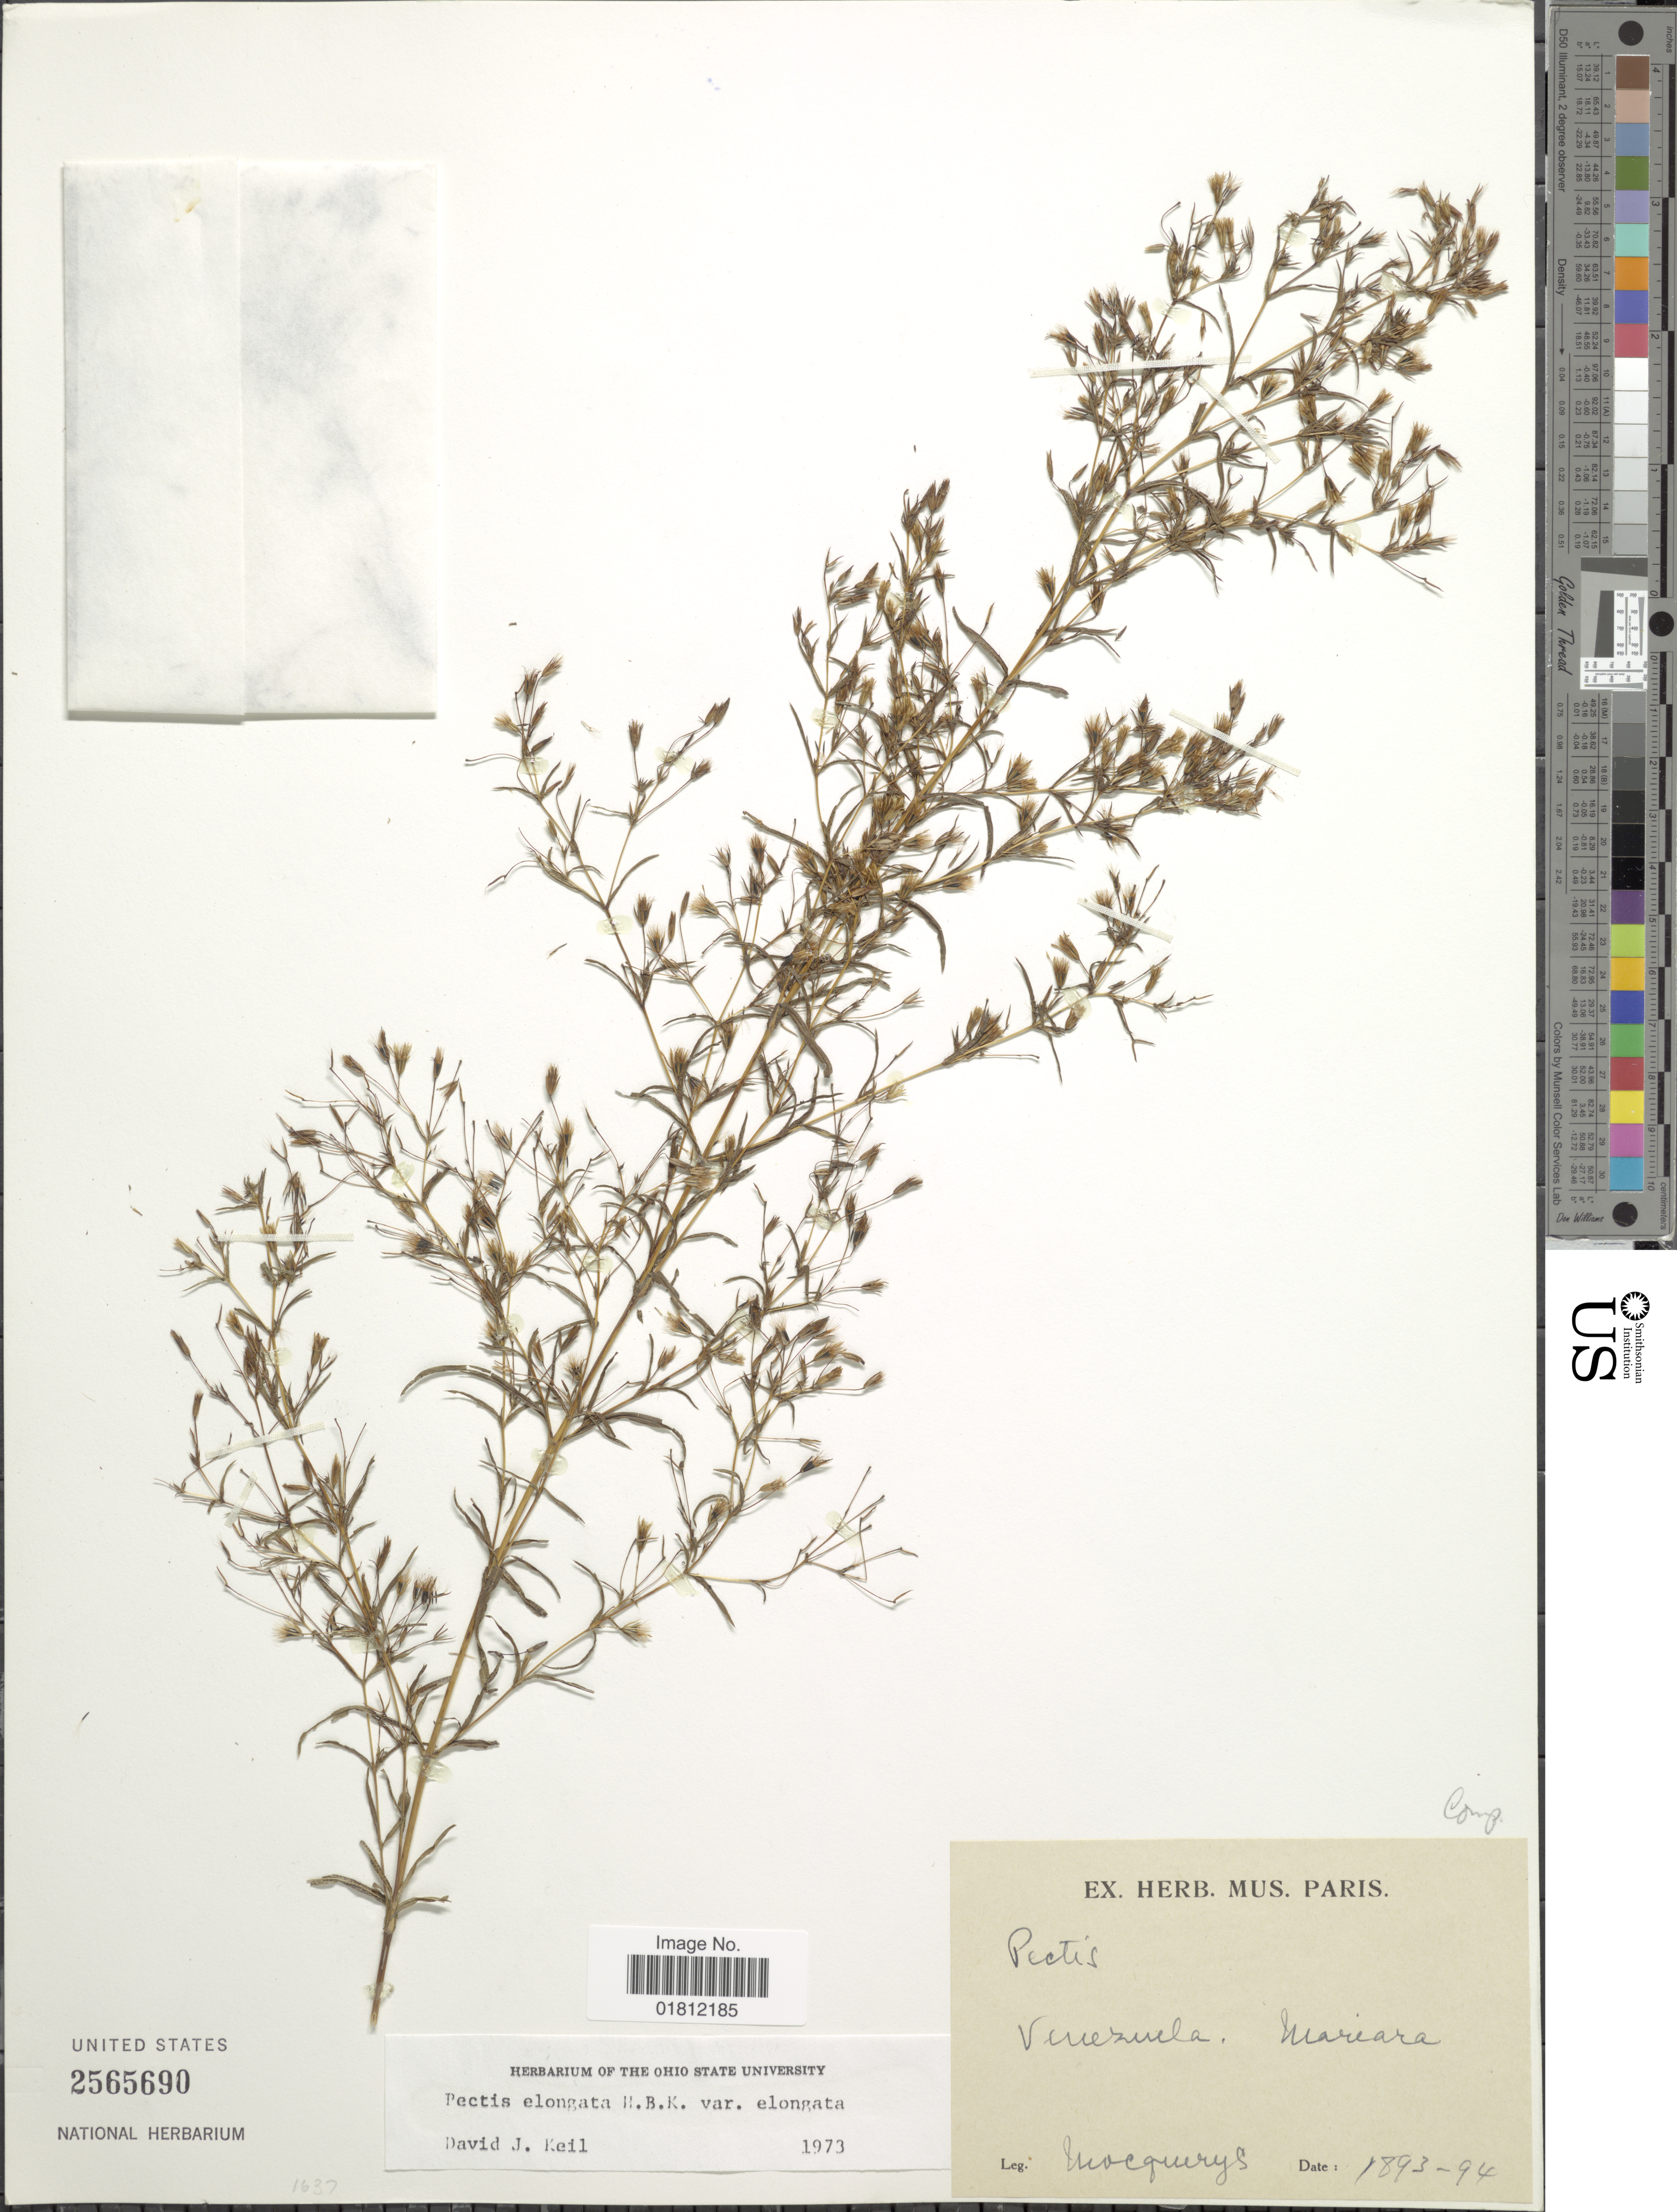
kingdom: Plantae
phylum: Tracheophyta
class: Magnoliopsida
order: Asterales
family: Asteraceae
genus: Pectis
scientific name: Pectis elongata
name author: Kunth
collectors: A. Mocquerys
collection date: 1893/1894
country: Venezuela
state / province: Carabobo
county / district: Diego Ibarra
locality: Mariara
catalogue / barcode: US 2565690